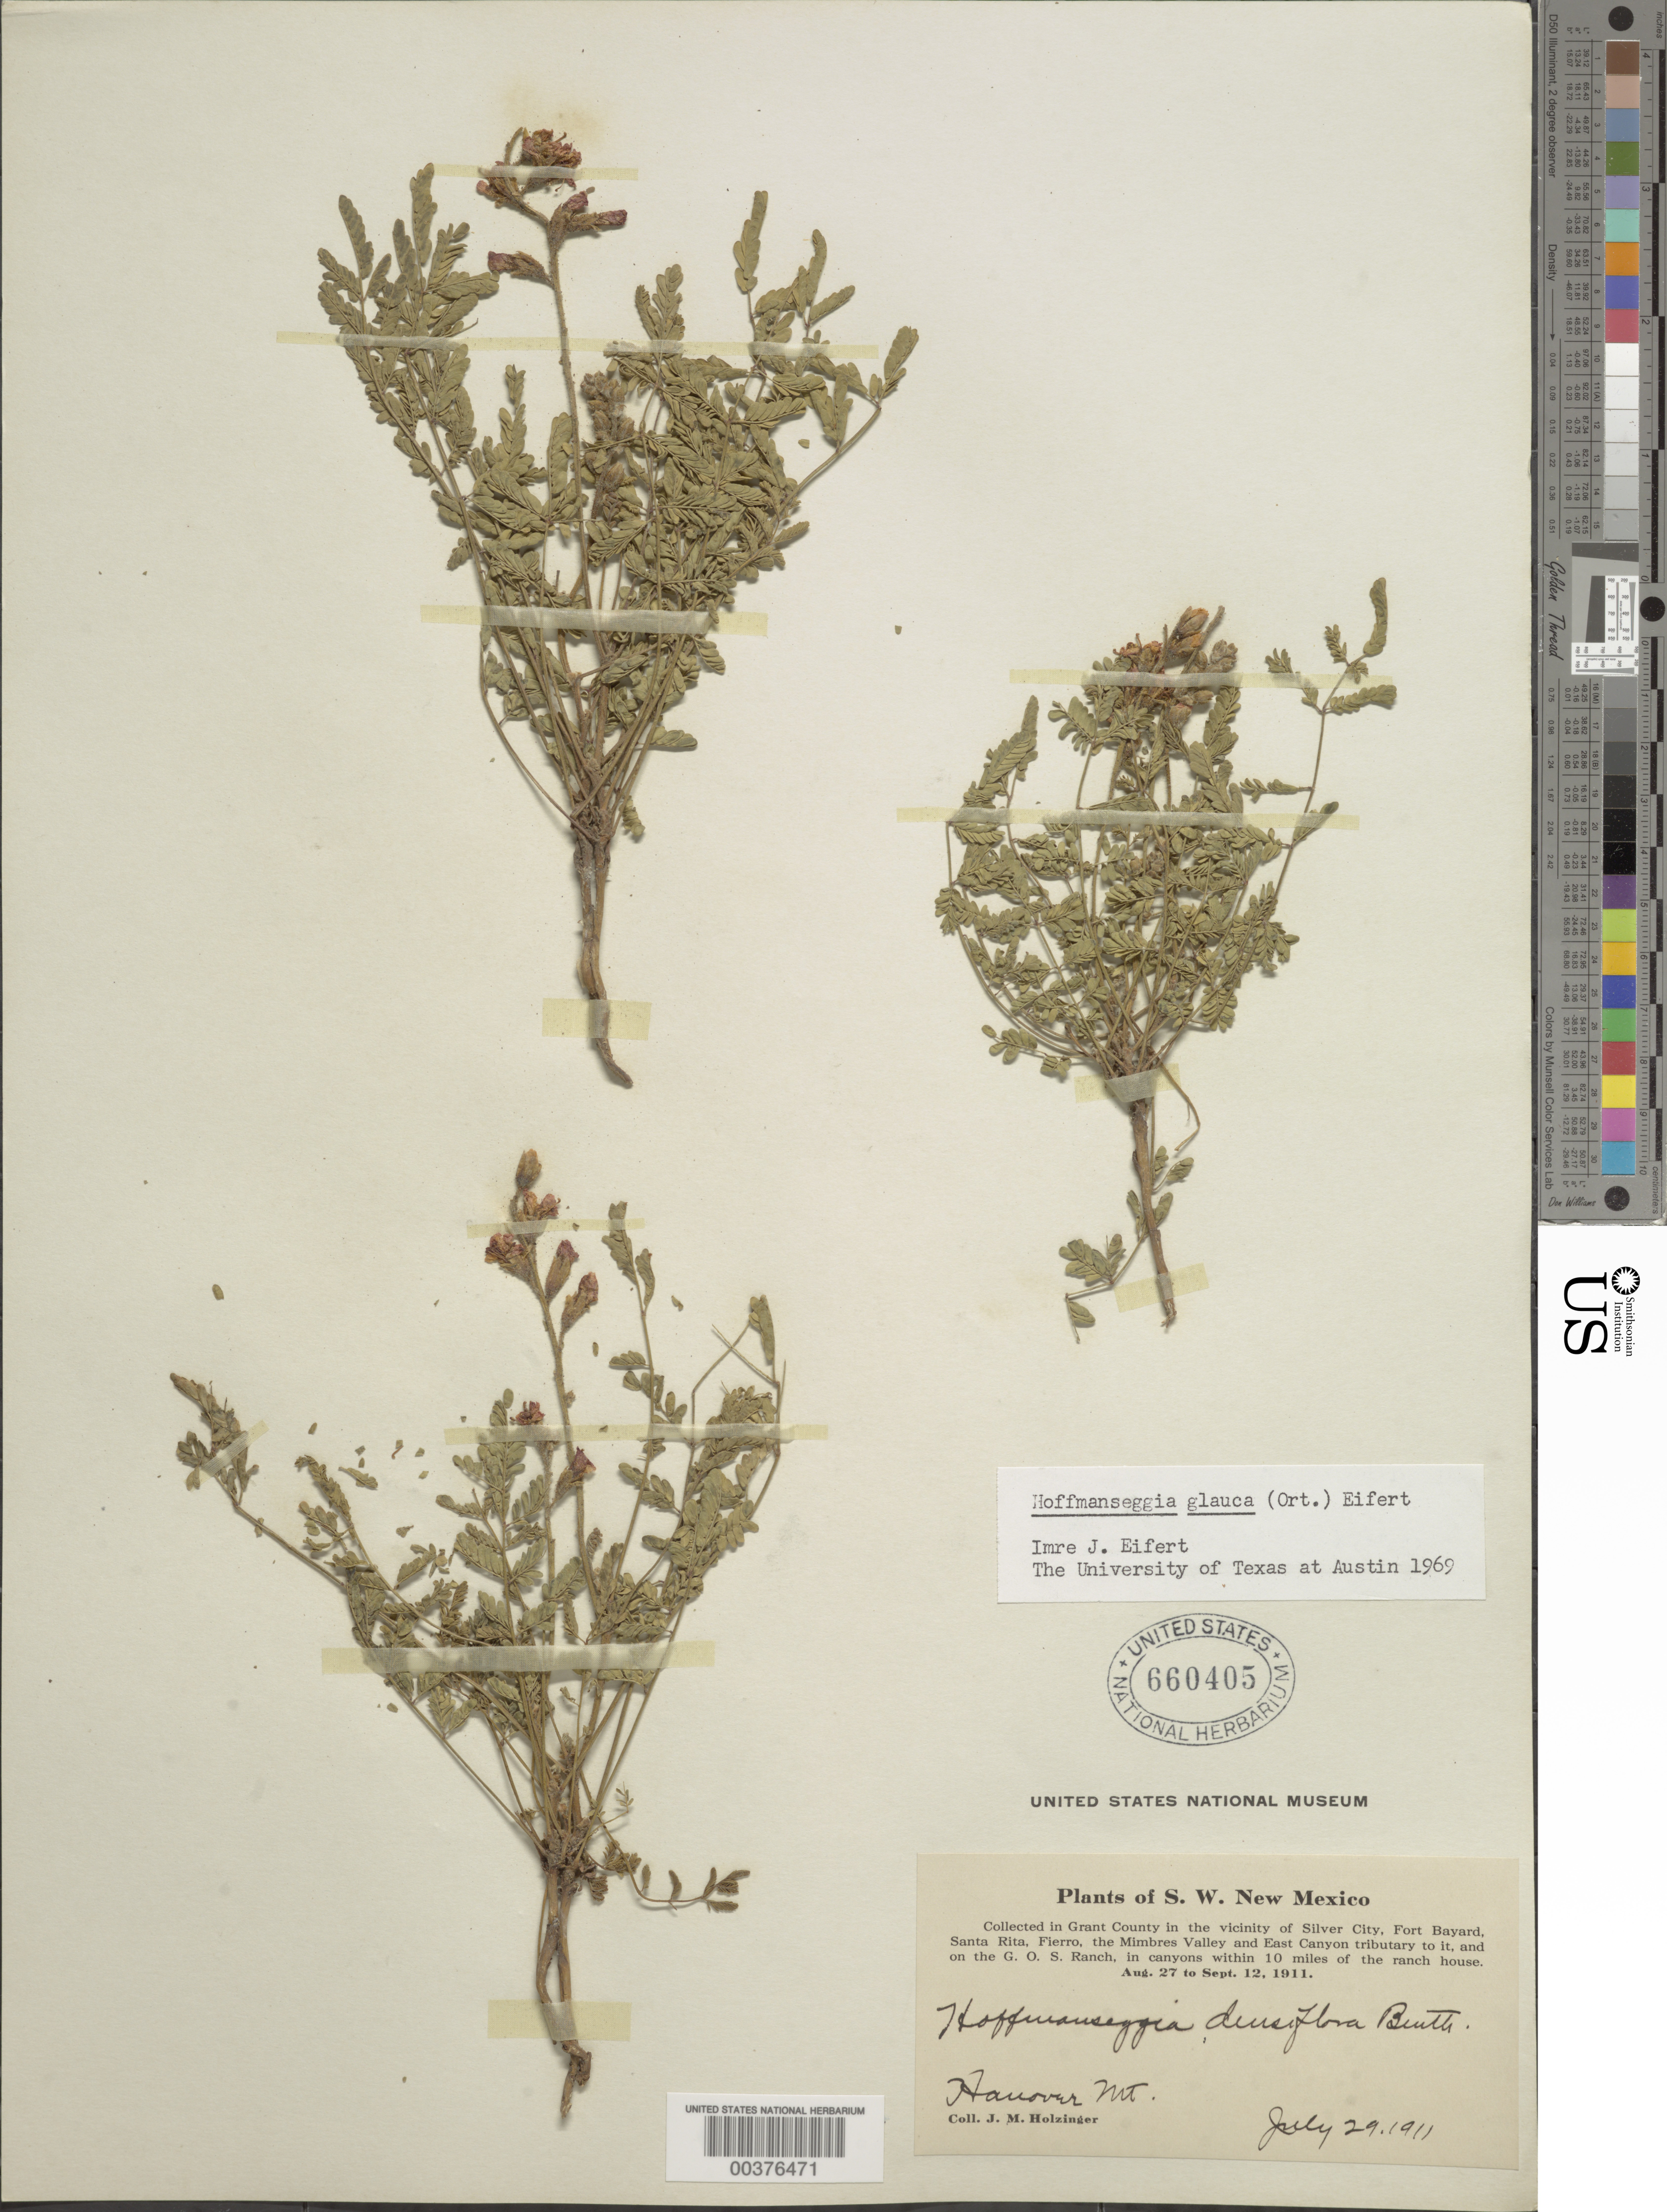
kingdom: Plantae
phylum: Tracheophyta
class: Magnoliopsida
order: Fabales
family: Fabaceae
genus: Hoffmannseggia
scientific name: Hoffmannseggia glauca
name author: (Ortega) Eifert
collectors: J. M. Holzinger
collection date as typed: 29 Jul 1911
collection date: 1911-07-29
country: United States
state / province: New Mexico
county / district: Grant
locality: Hanover mt.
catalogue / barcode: US 660405